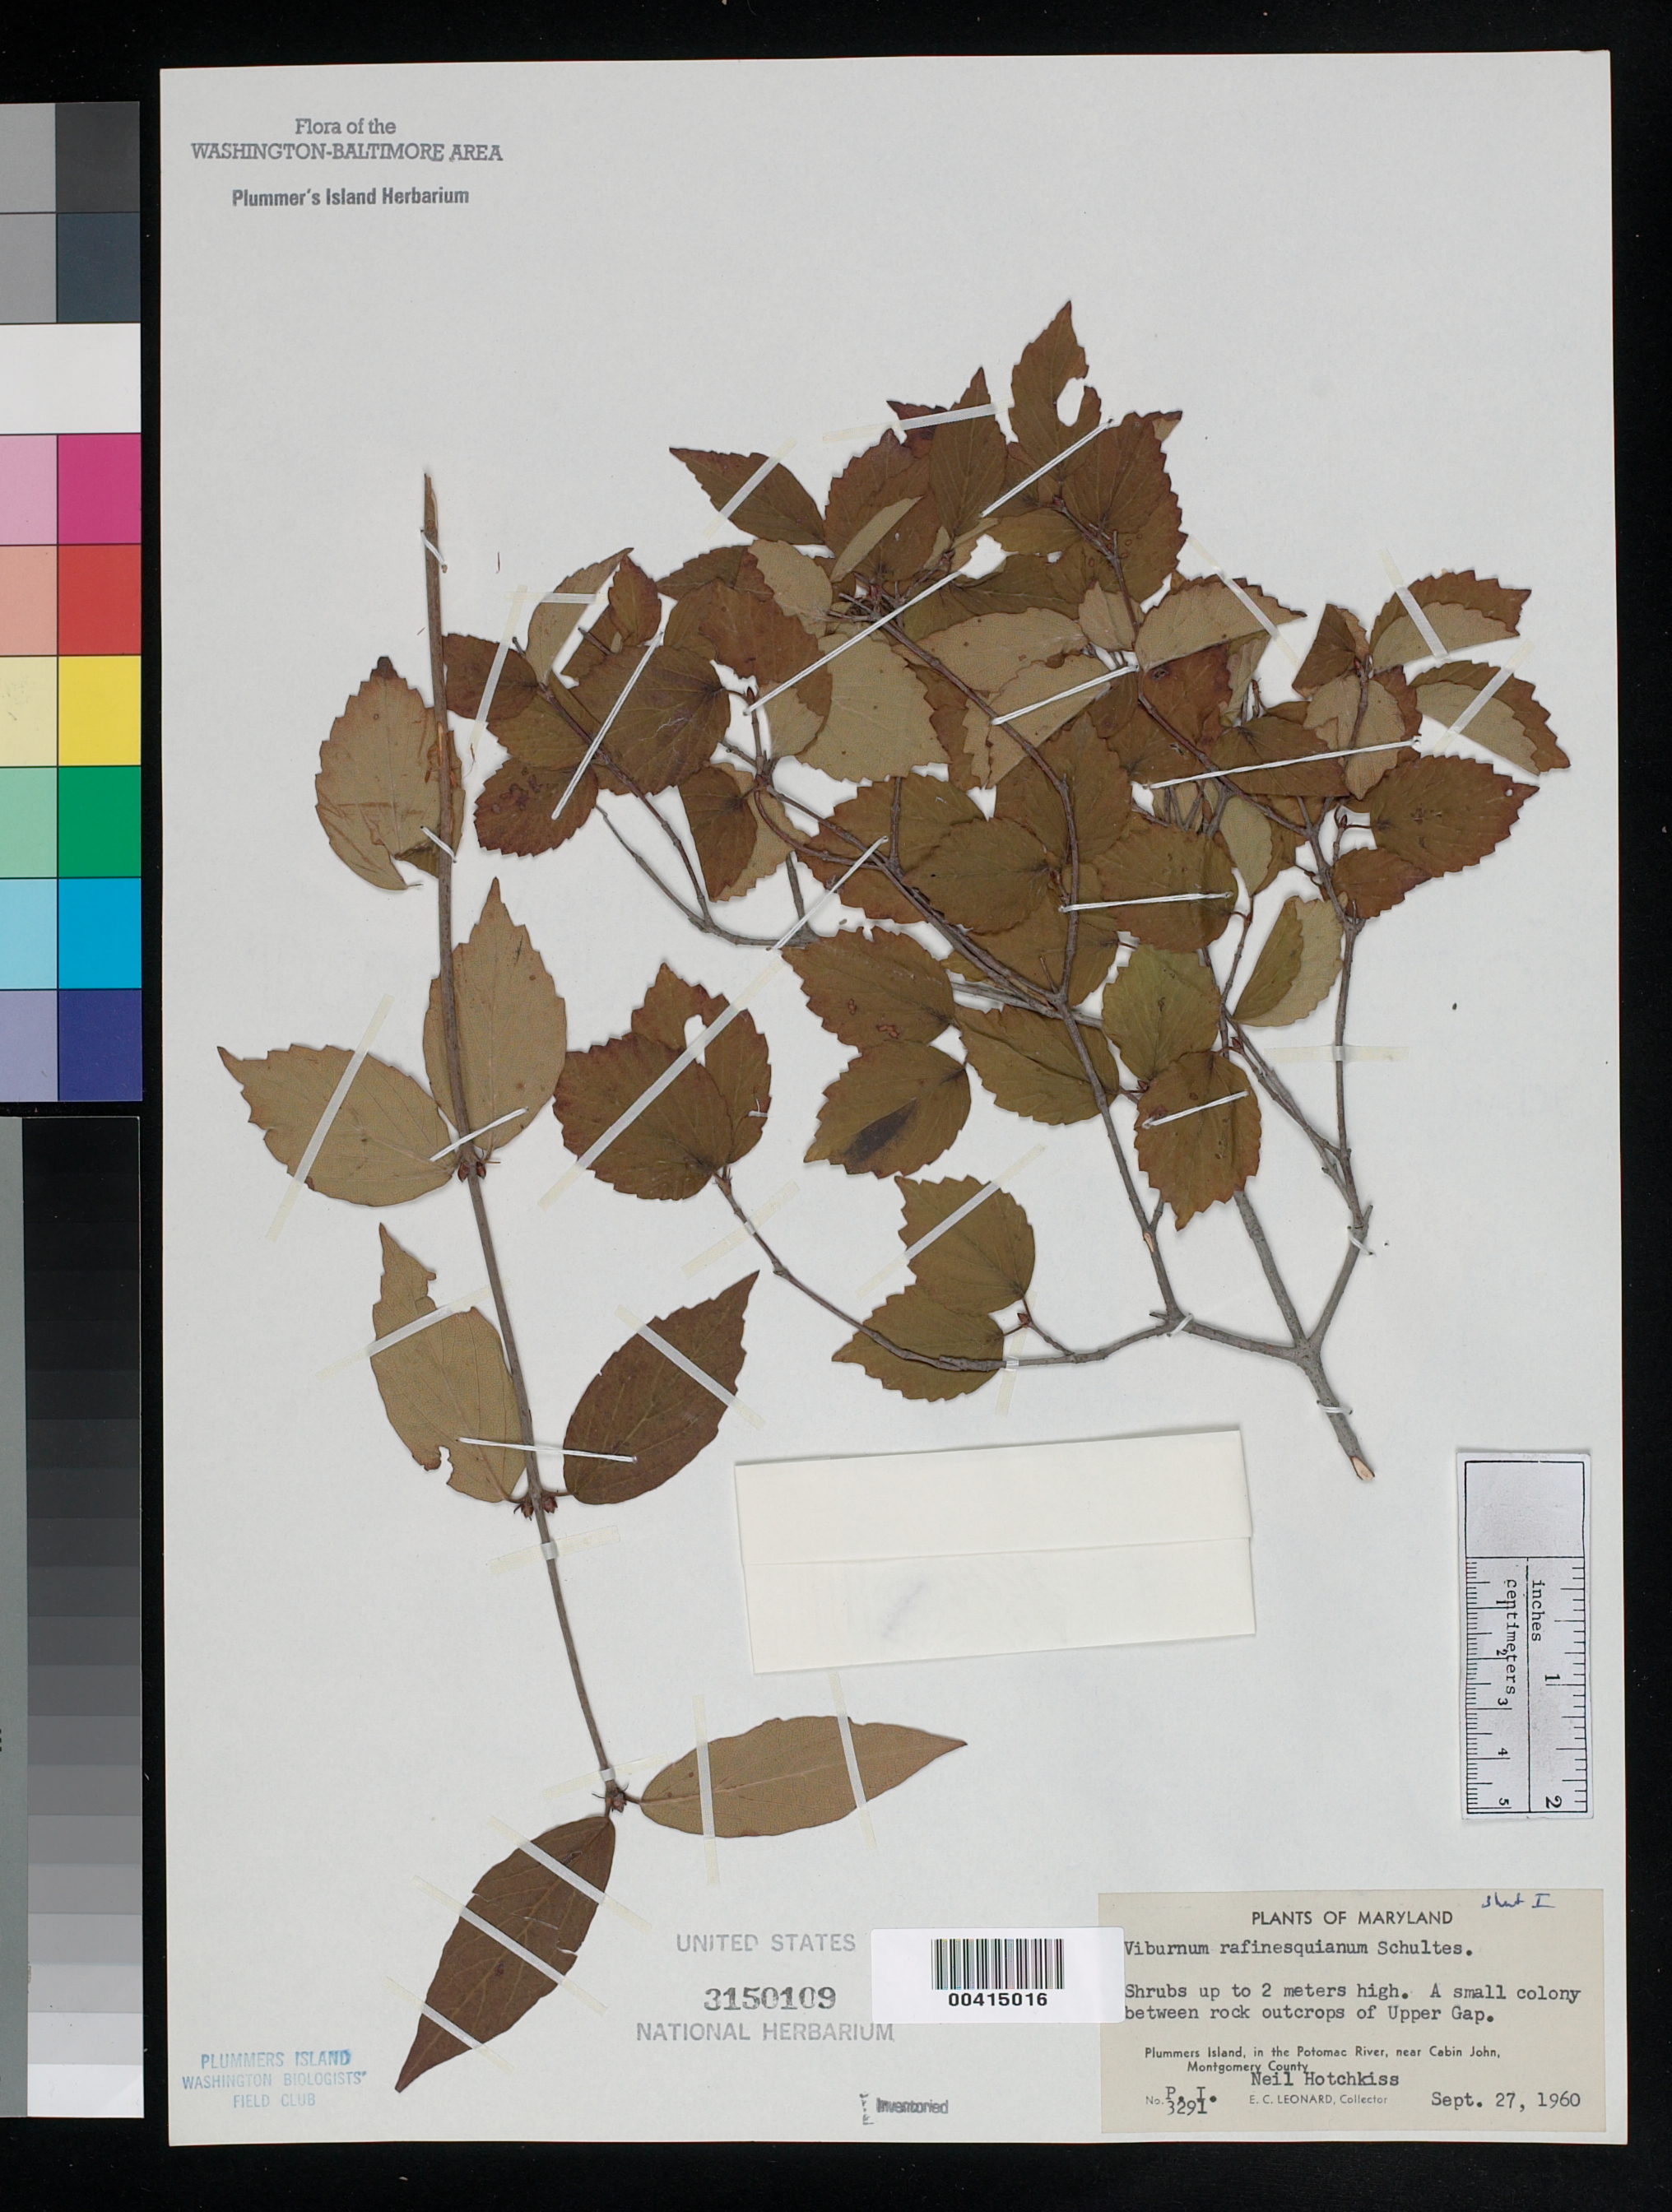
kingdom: Plantae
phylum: Tracheophyta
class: Magnoliopsida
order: Dipsacales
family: Viburnaceae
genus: Viburnum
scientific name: Viburnum rafinesqueanum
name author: Schult.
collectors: E. C. Leonard & N. Hotchkiss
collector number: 3291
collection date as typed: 27 Sep 1960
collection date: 1960-09-27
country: United States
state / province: Maryland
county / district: Montgomery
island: Plummers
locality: Plummer's Island; between Rock Outcrops of Upper Gap C. & O. Canal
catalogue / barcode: US 3150109